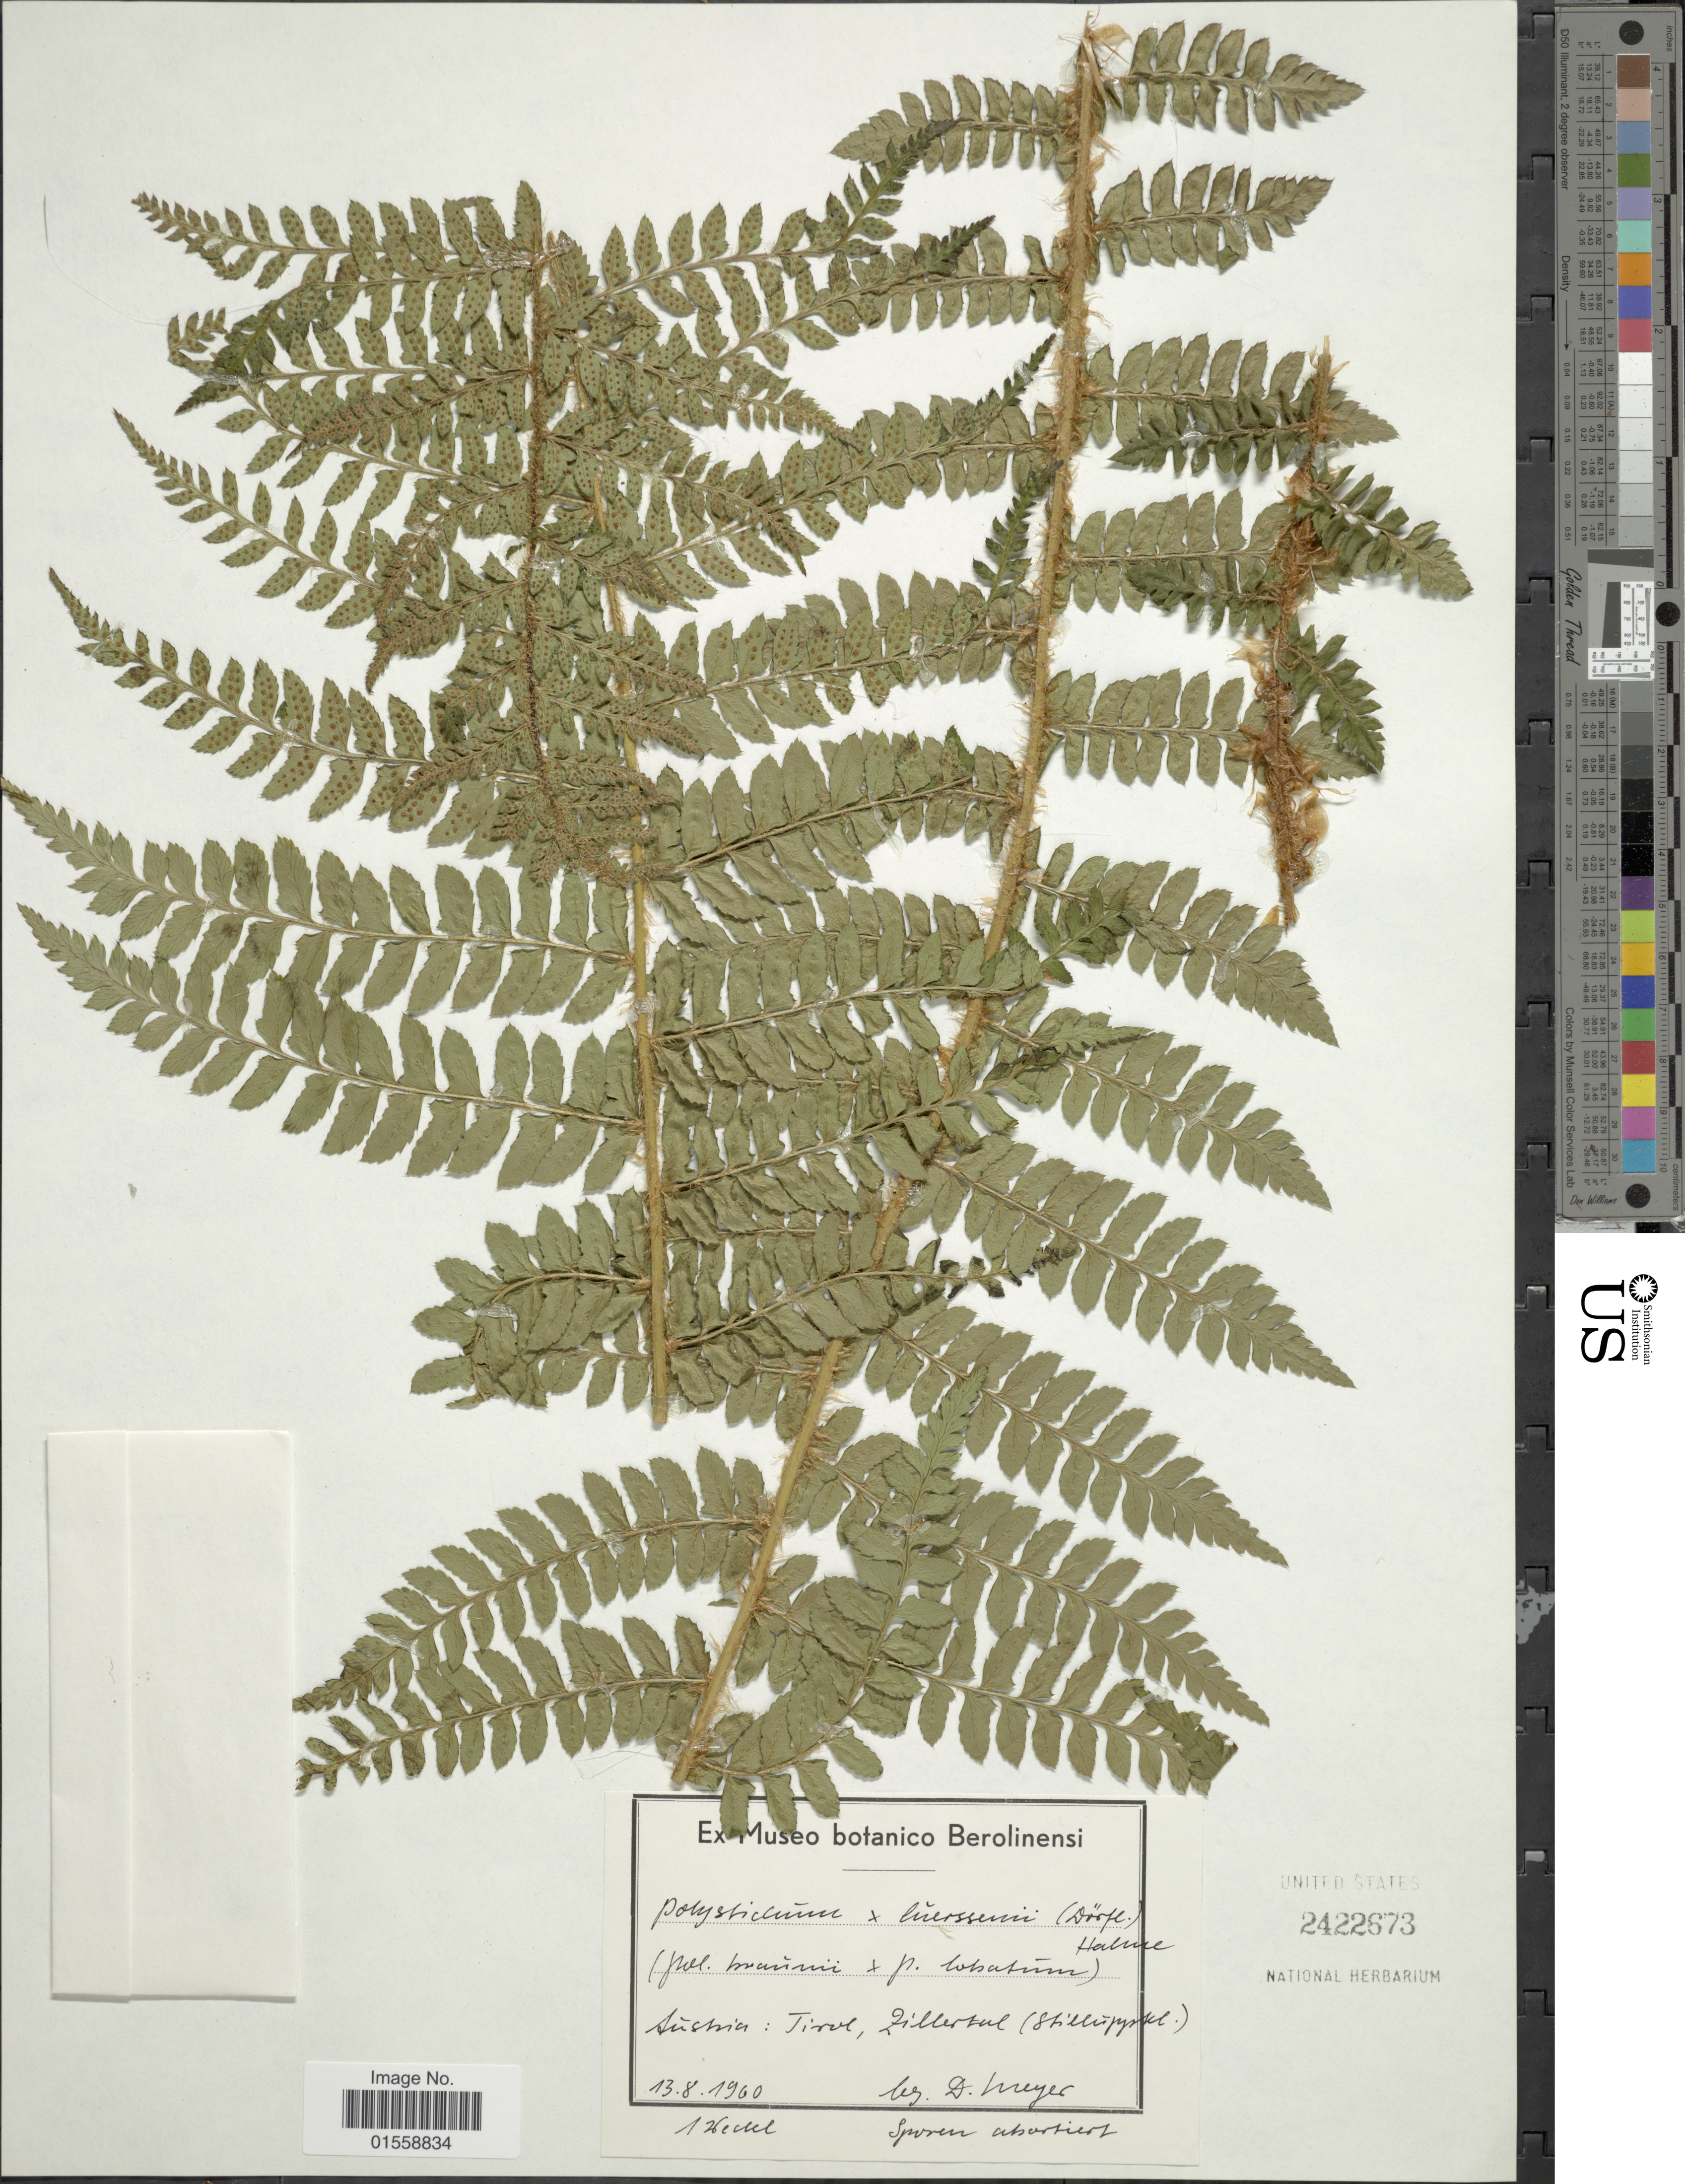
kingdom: Plantae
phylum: Tracheophyta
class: Polypodiopsida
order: Polypodiales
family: Dryopteridaceae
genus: Polystichum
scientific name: Polystichum x luerssenii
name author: (Dörfl.) Hahne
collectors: D. Meyer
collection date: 1960-08-13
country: Austria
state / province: Tirol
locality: Austria: Tirol, Zillertal (Stillispjstel) [interpreted]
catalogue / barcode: US 2422673